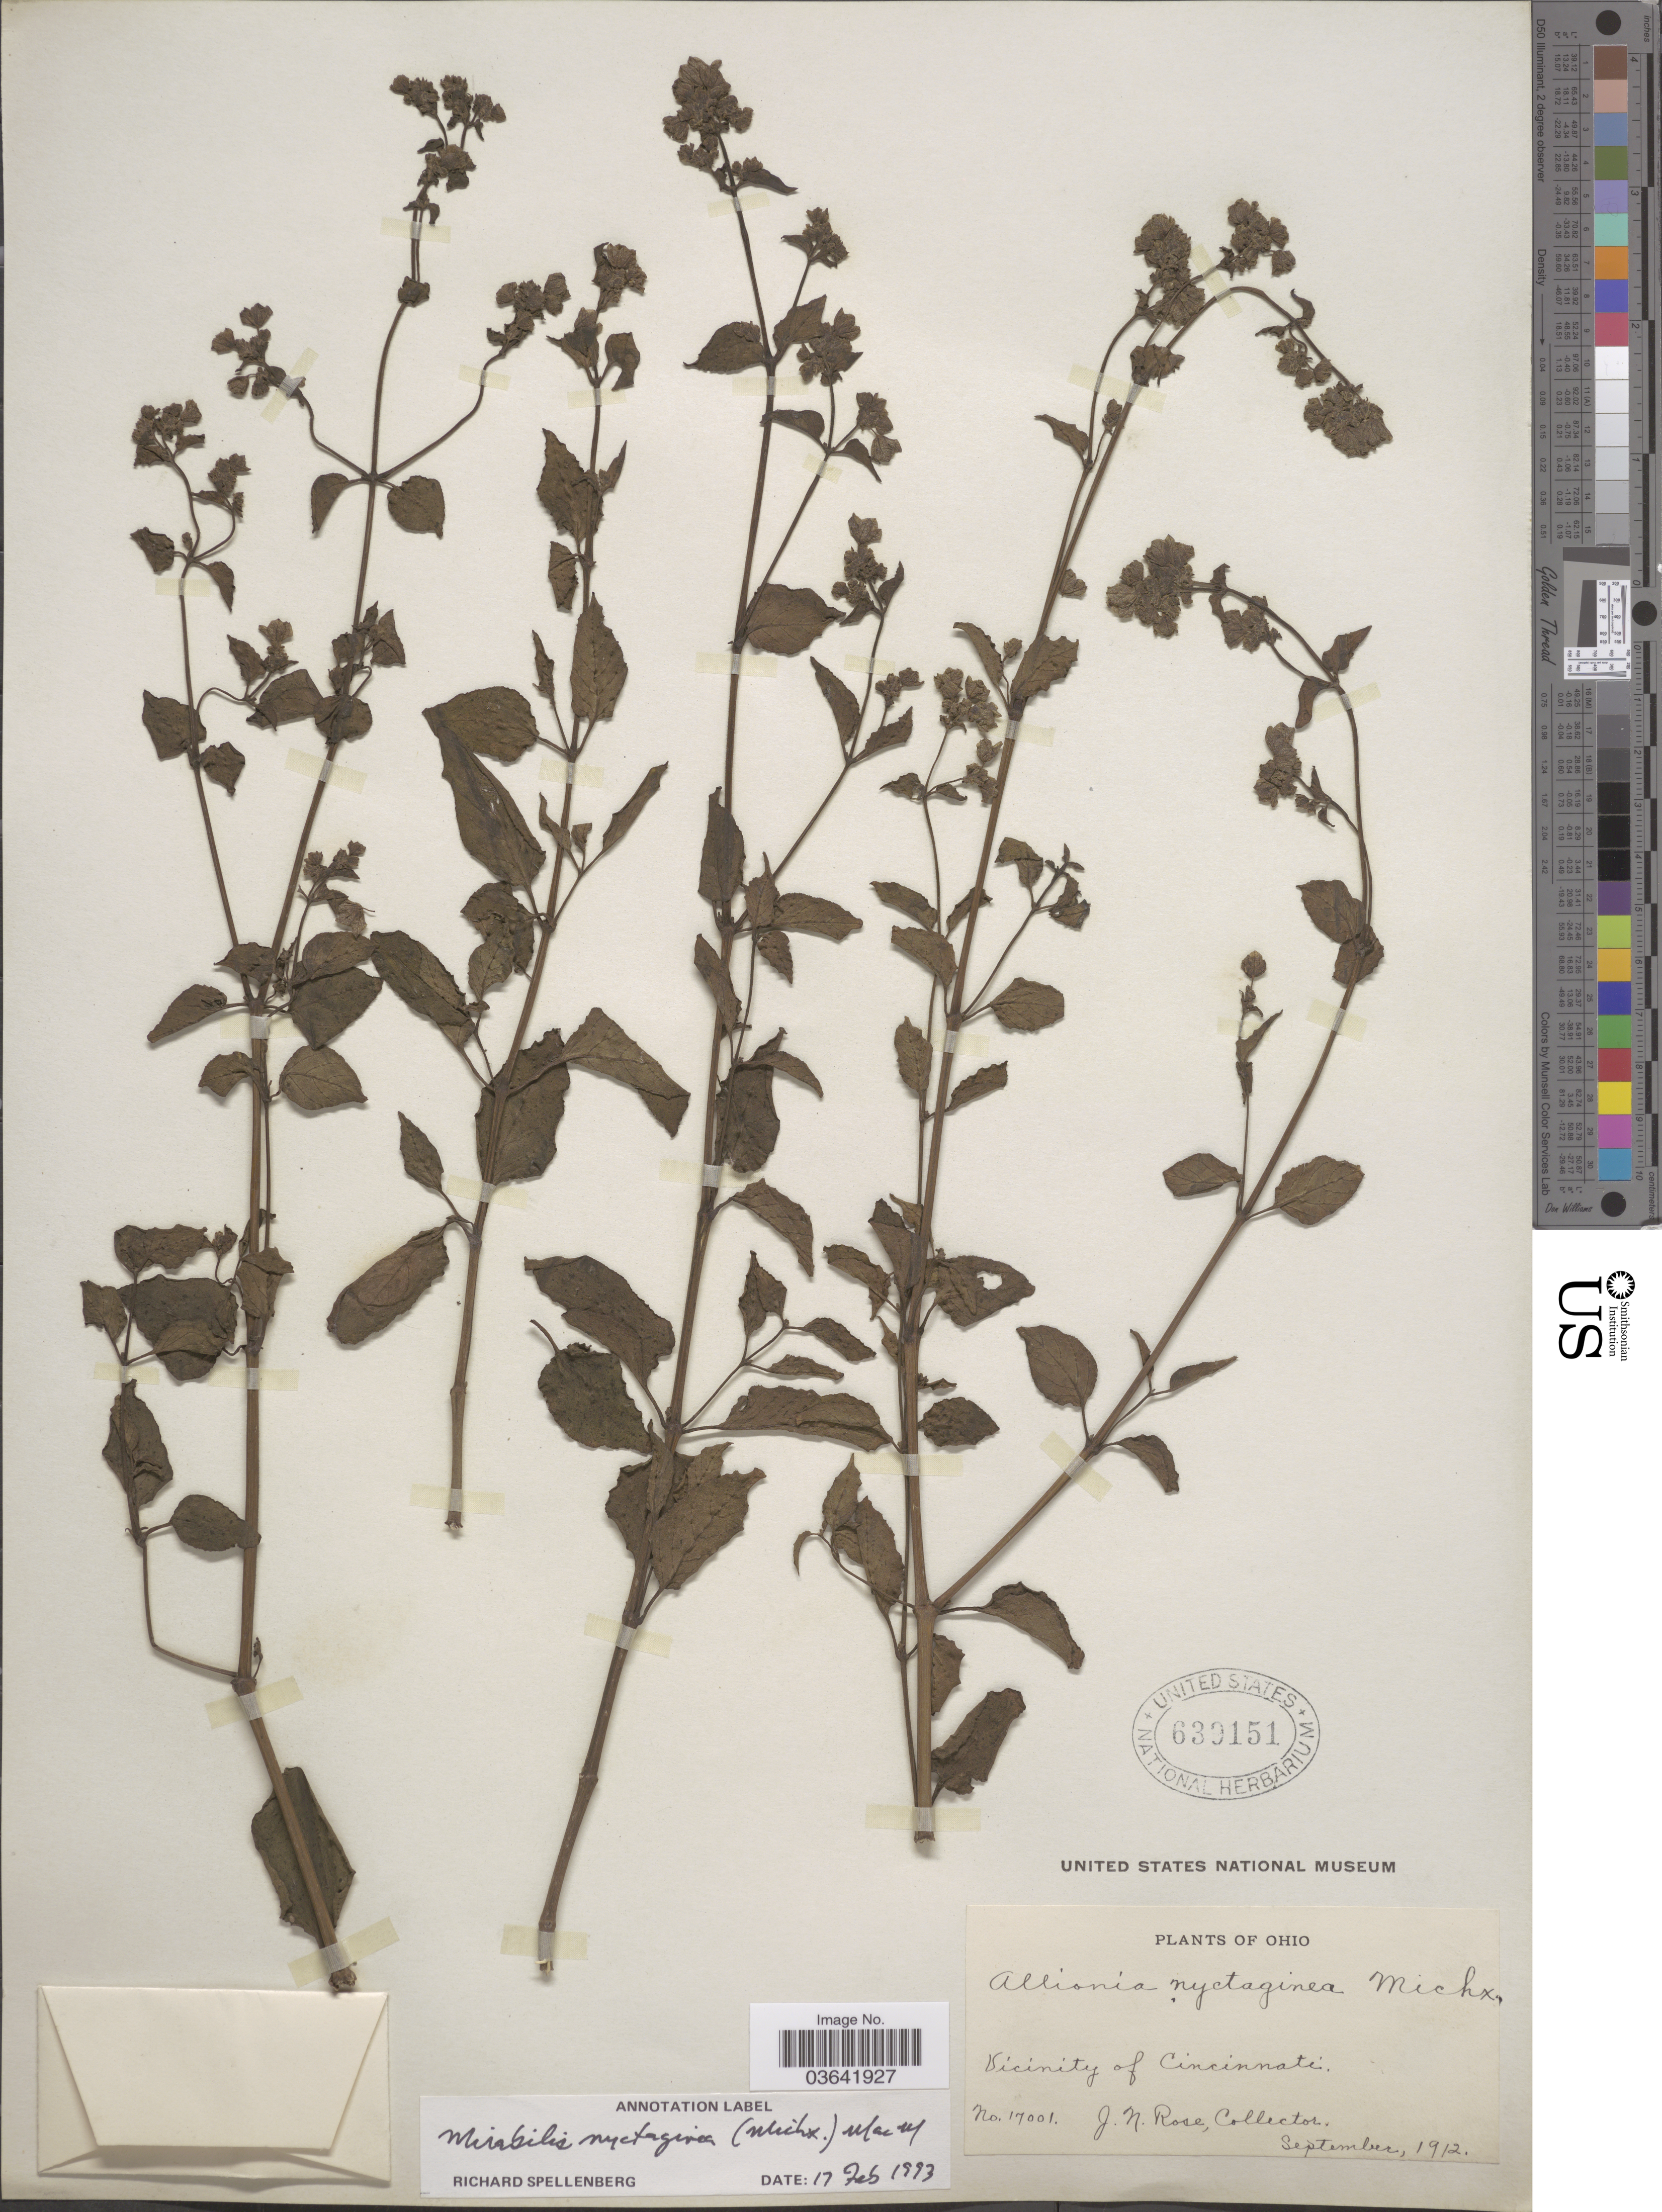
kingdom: Plantae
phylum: Tracheophyta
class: Magnoliopsida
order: Caryophyllales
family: Nyctaginaceae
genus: Mirabilis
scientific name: Mirabilis nyctaginea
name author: (Michx.) MacMill.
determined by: Spellenberg, R.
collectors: J. N. Rose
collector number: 17001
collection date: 1912-09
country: United States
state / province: Ohio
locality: Vicinity of Cincinnati.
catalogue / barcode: US 639151